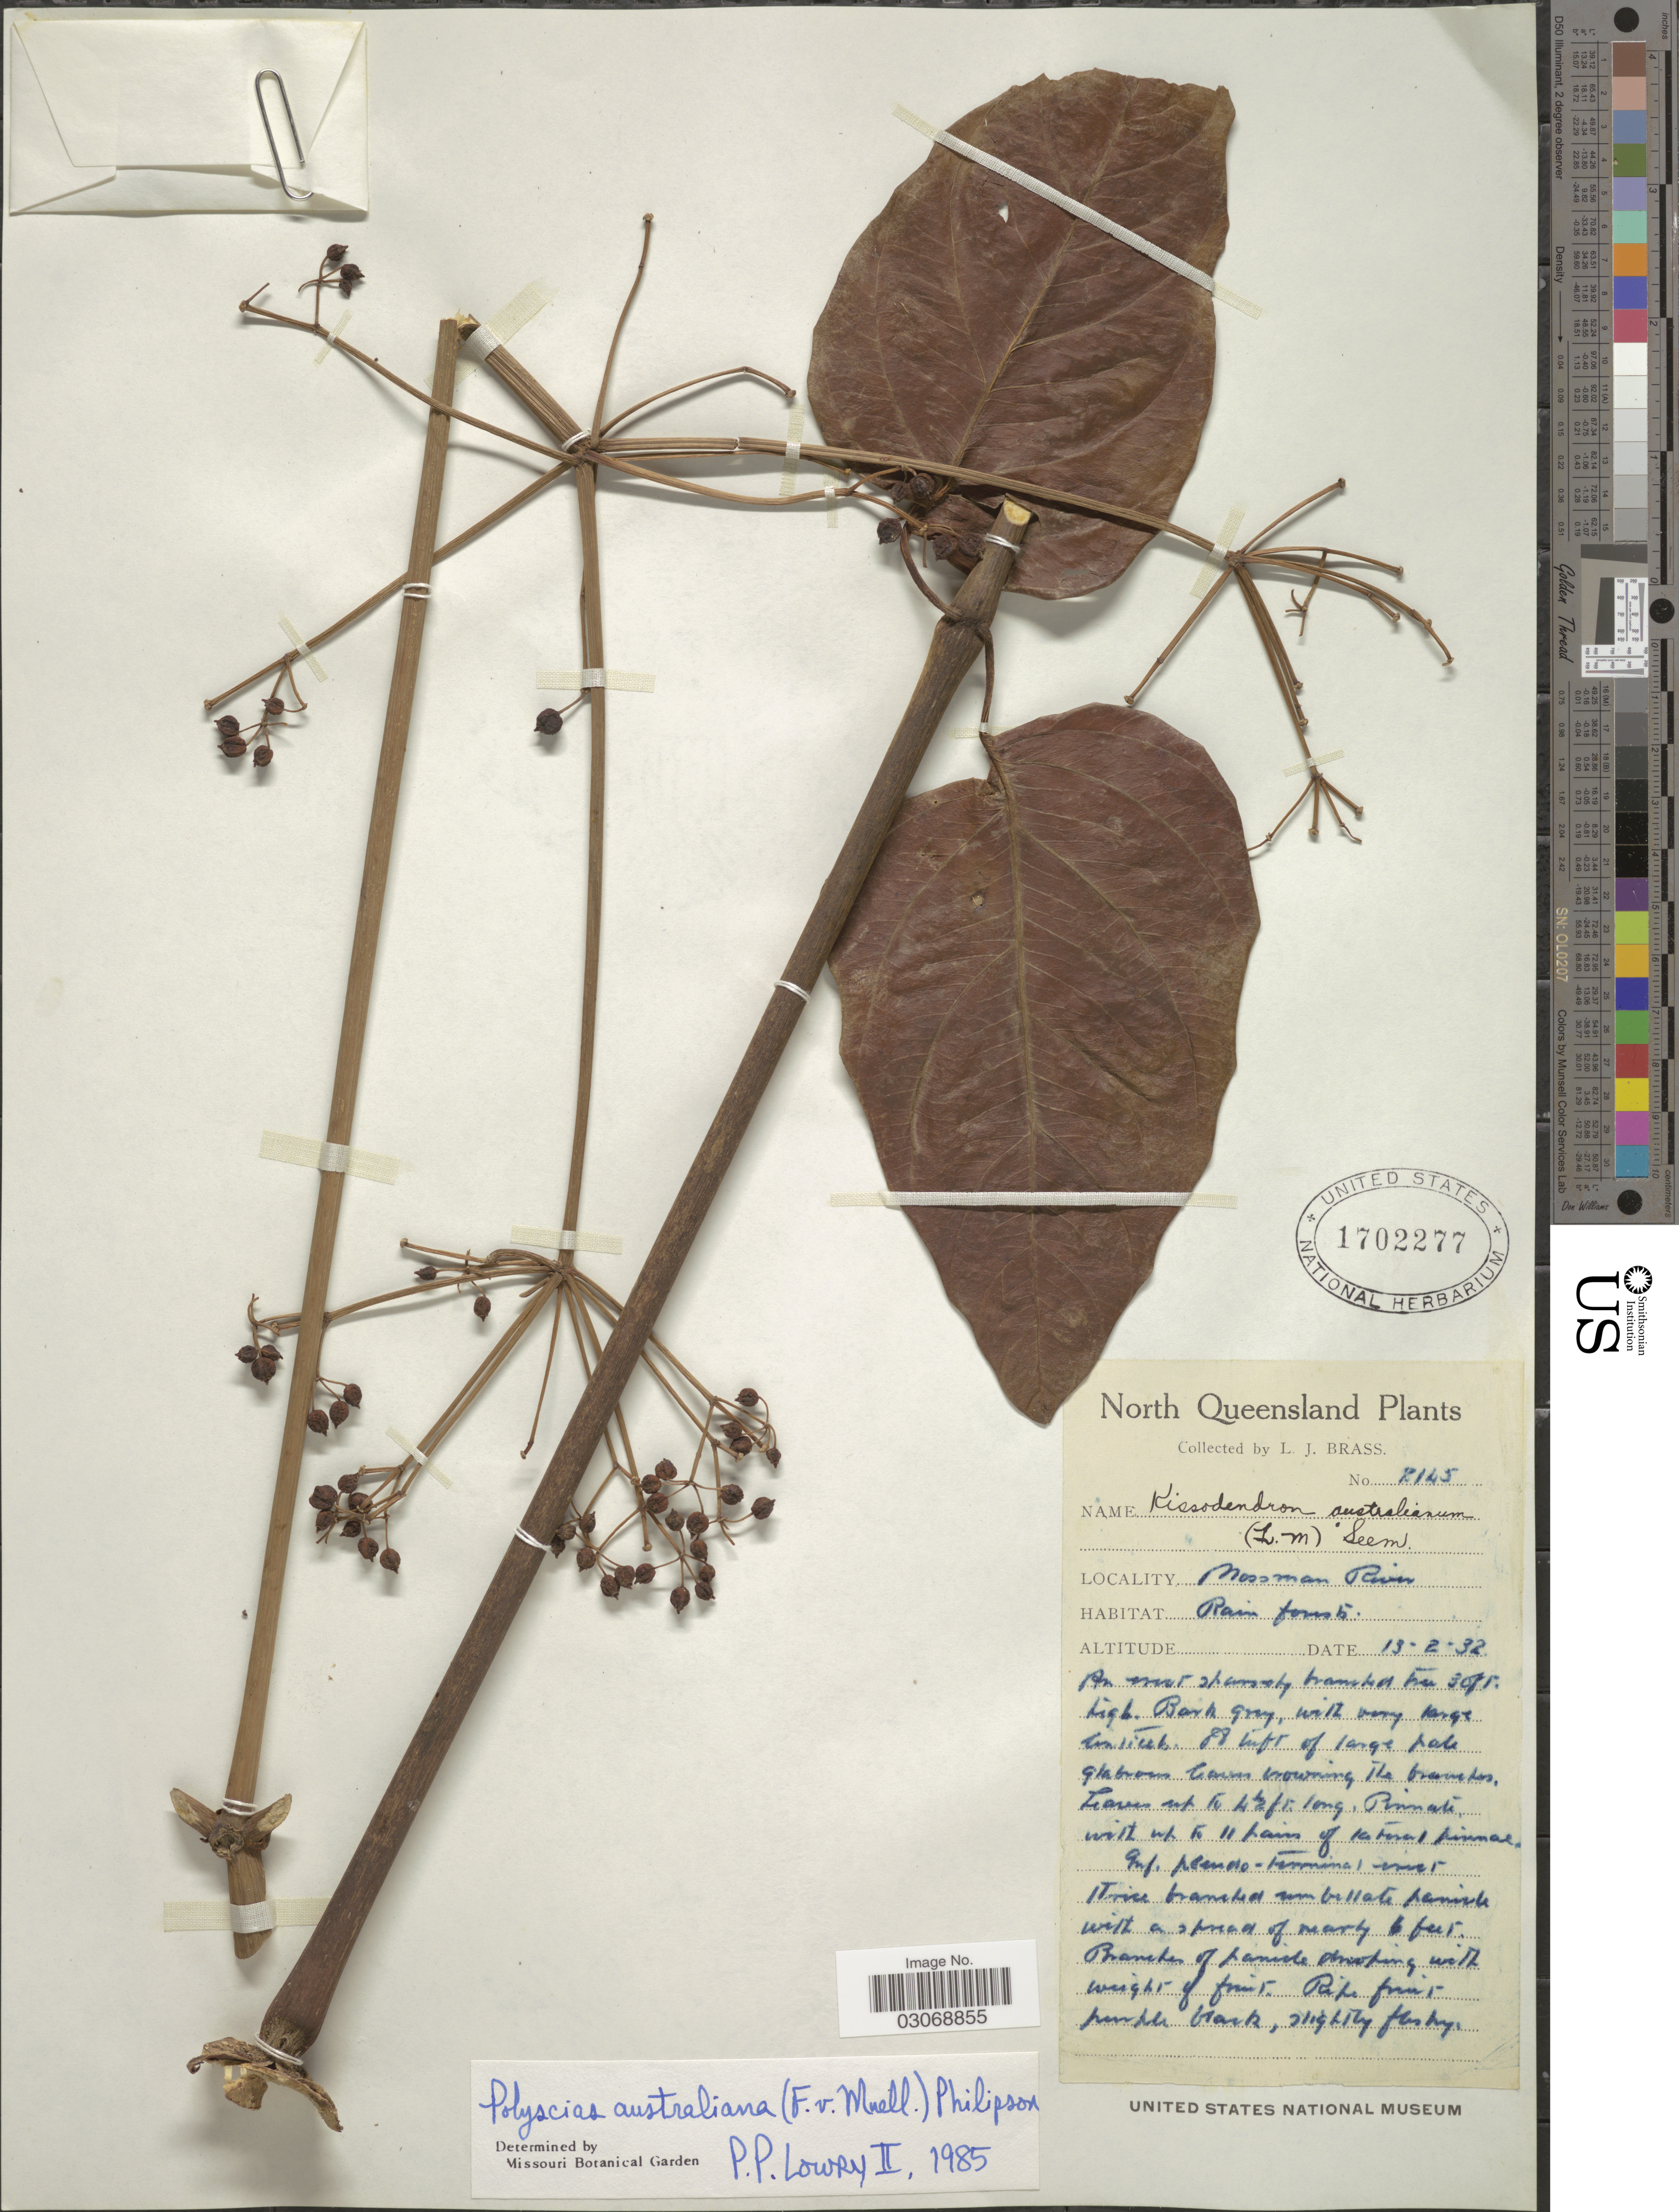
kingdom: Plantae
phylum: Tracheophyta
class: Magnoliopsida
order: Apiales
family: Araliaceae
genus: Polyscias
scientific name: Polyscias australiana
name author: (F. Muell.) Philipson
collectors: L. J. Brass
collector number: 2145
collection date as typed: Transcribed d/m/y: 13/2/32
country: Australia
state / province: Queensland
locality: North Queensland. Mossman River.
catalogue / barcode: US 1702277